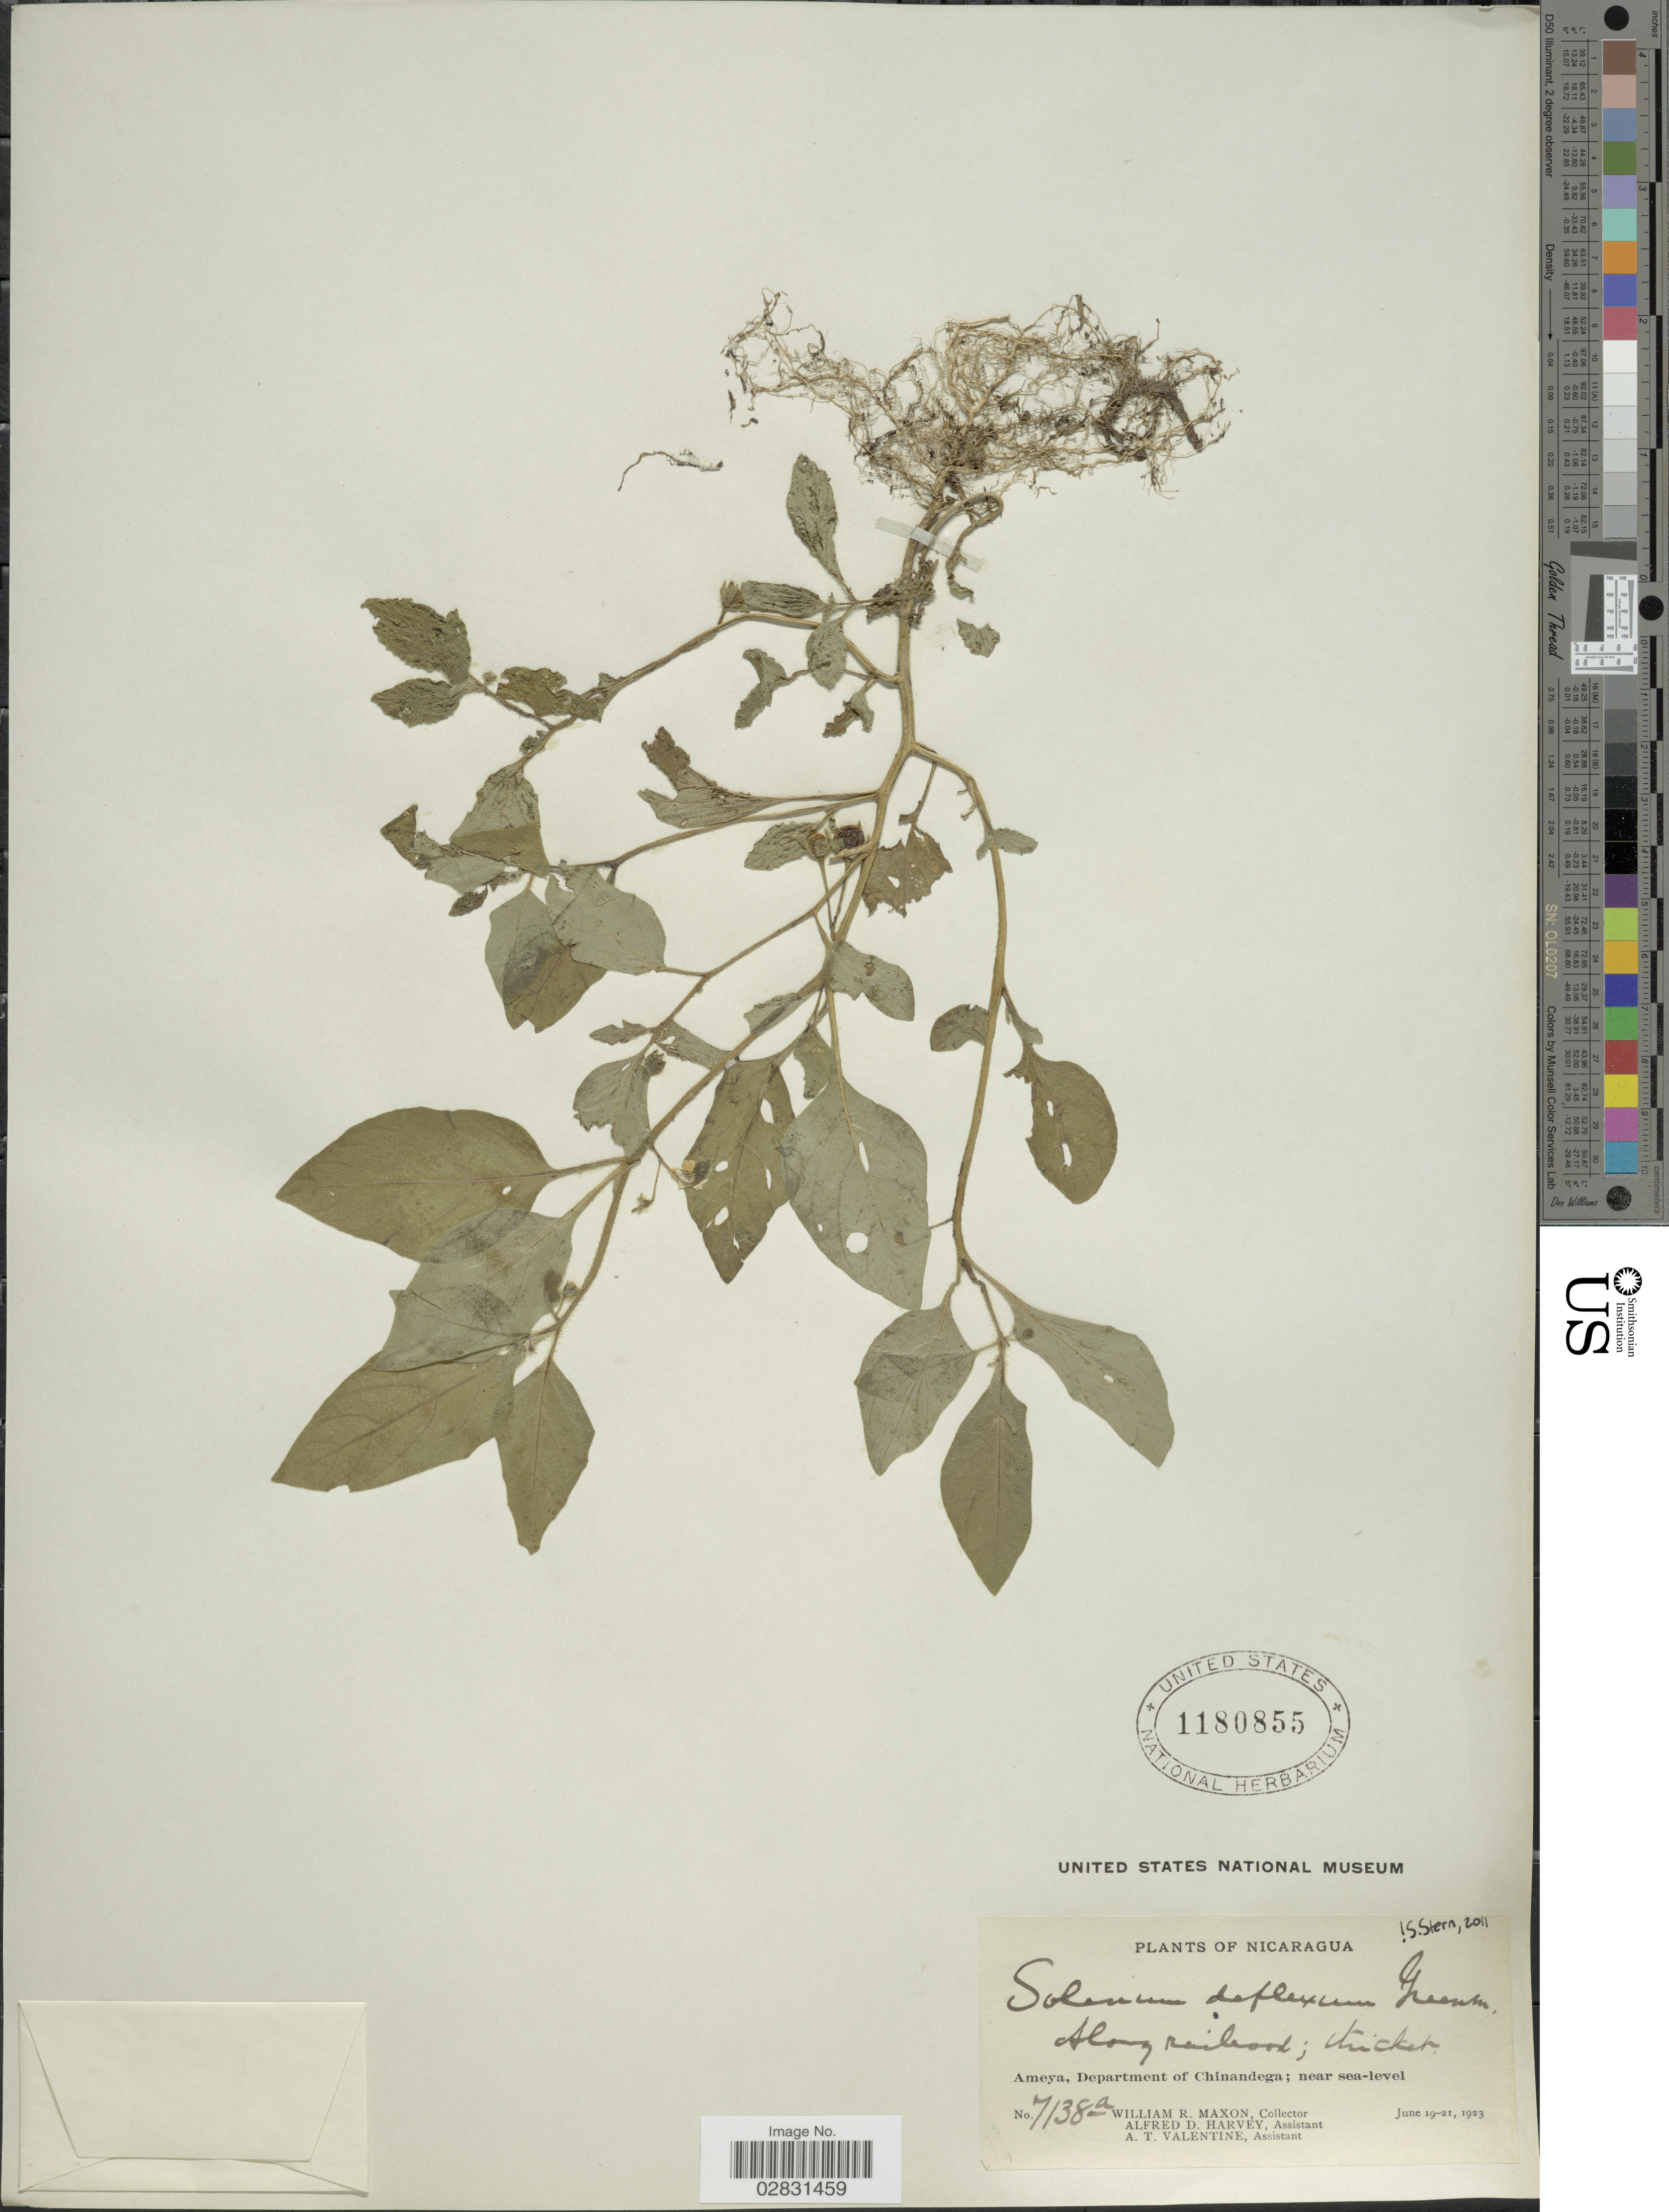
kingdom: Plantae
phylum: Tracheophyta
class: Magnoliopsida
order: Solanales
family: Solanaceae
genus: Solanum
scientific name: Solanum deflexum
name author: Greenm.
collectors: W. R. Maxon, A. D. Harvey & A. Valentine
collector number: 7138a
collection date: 1923-06-19/1923-06-21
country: Nicaragua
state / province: Chinandega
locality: Ameya, Department of Chinandega.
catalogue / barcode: US 1180855